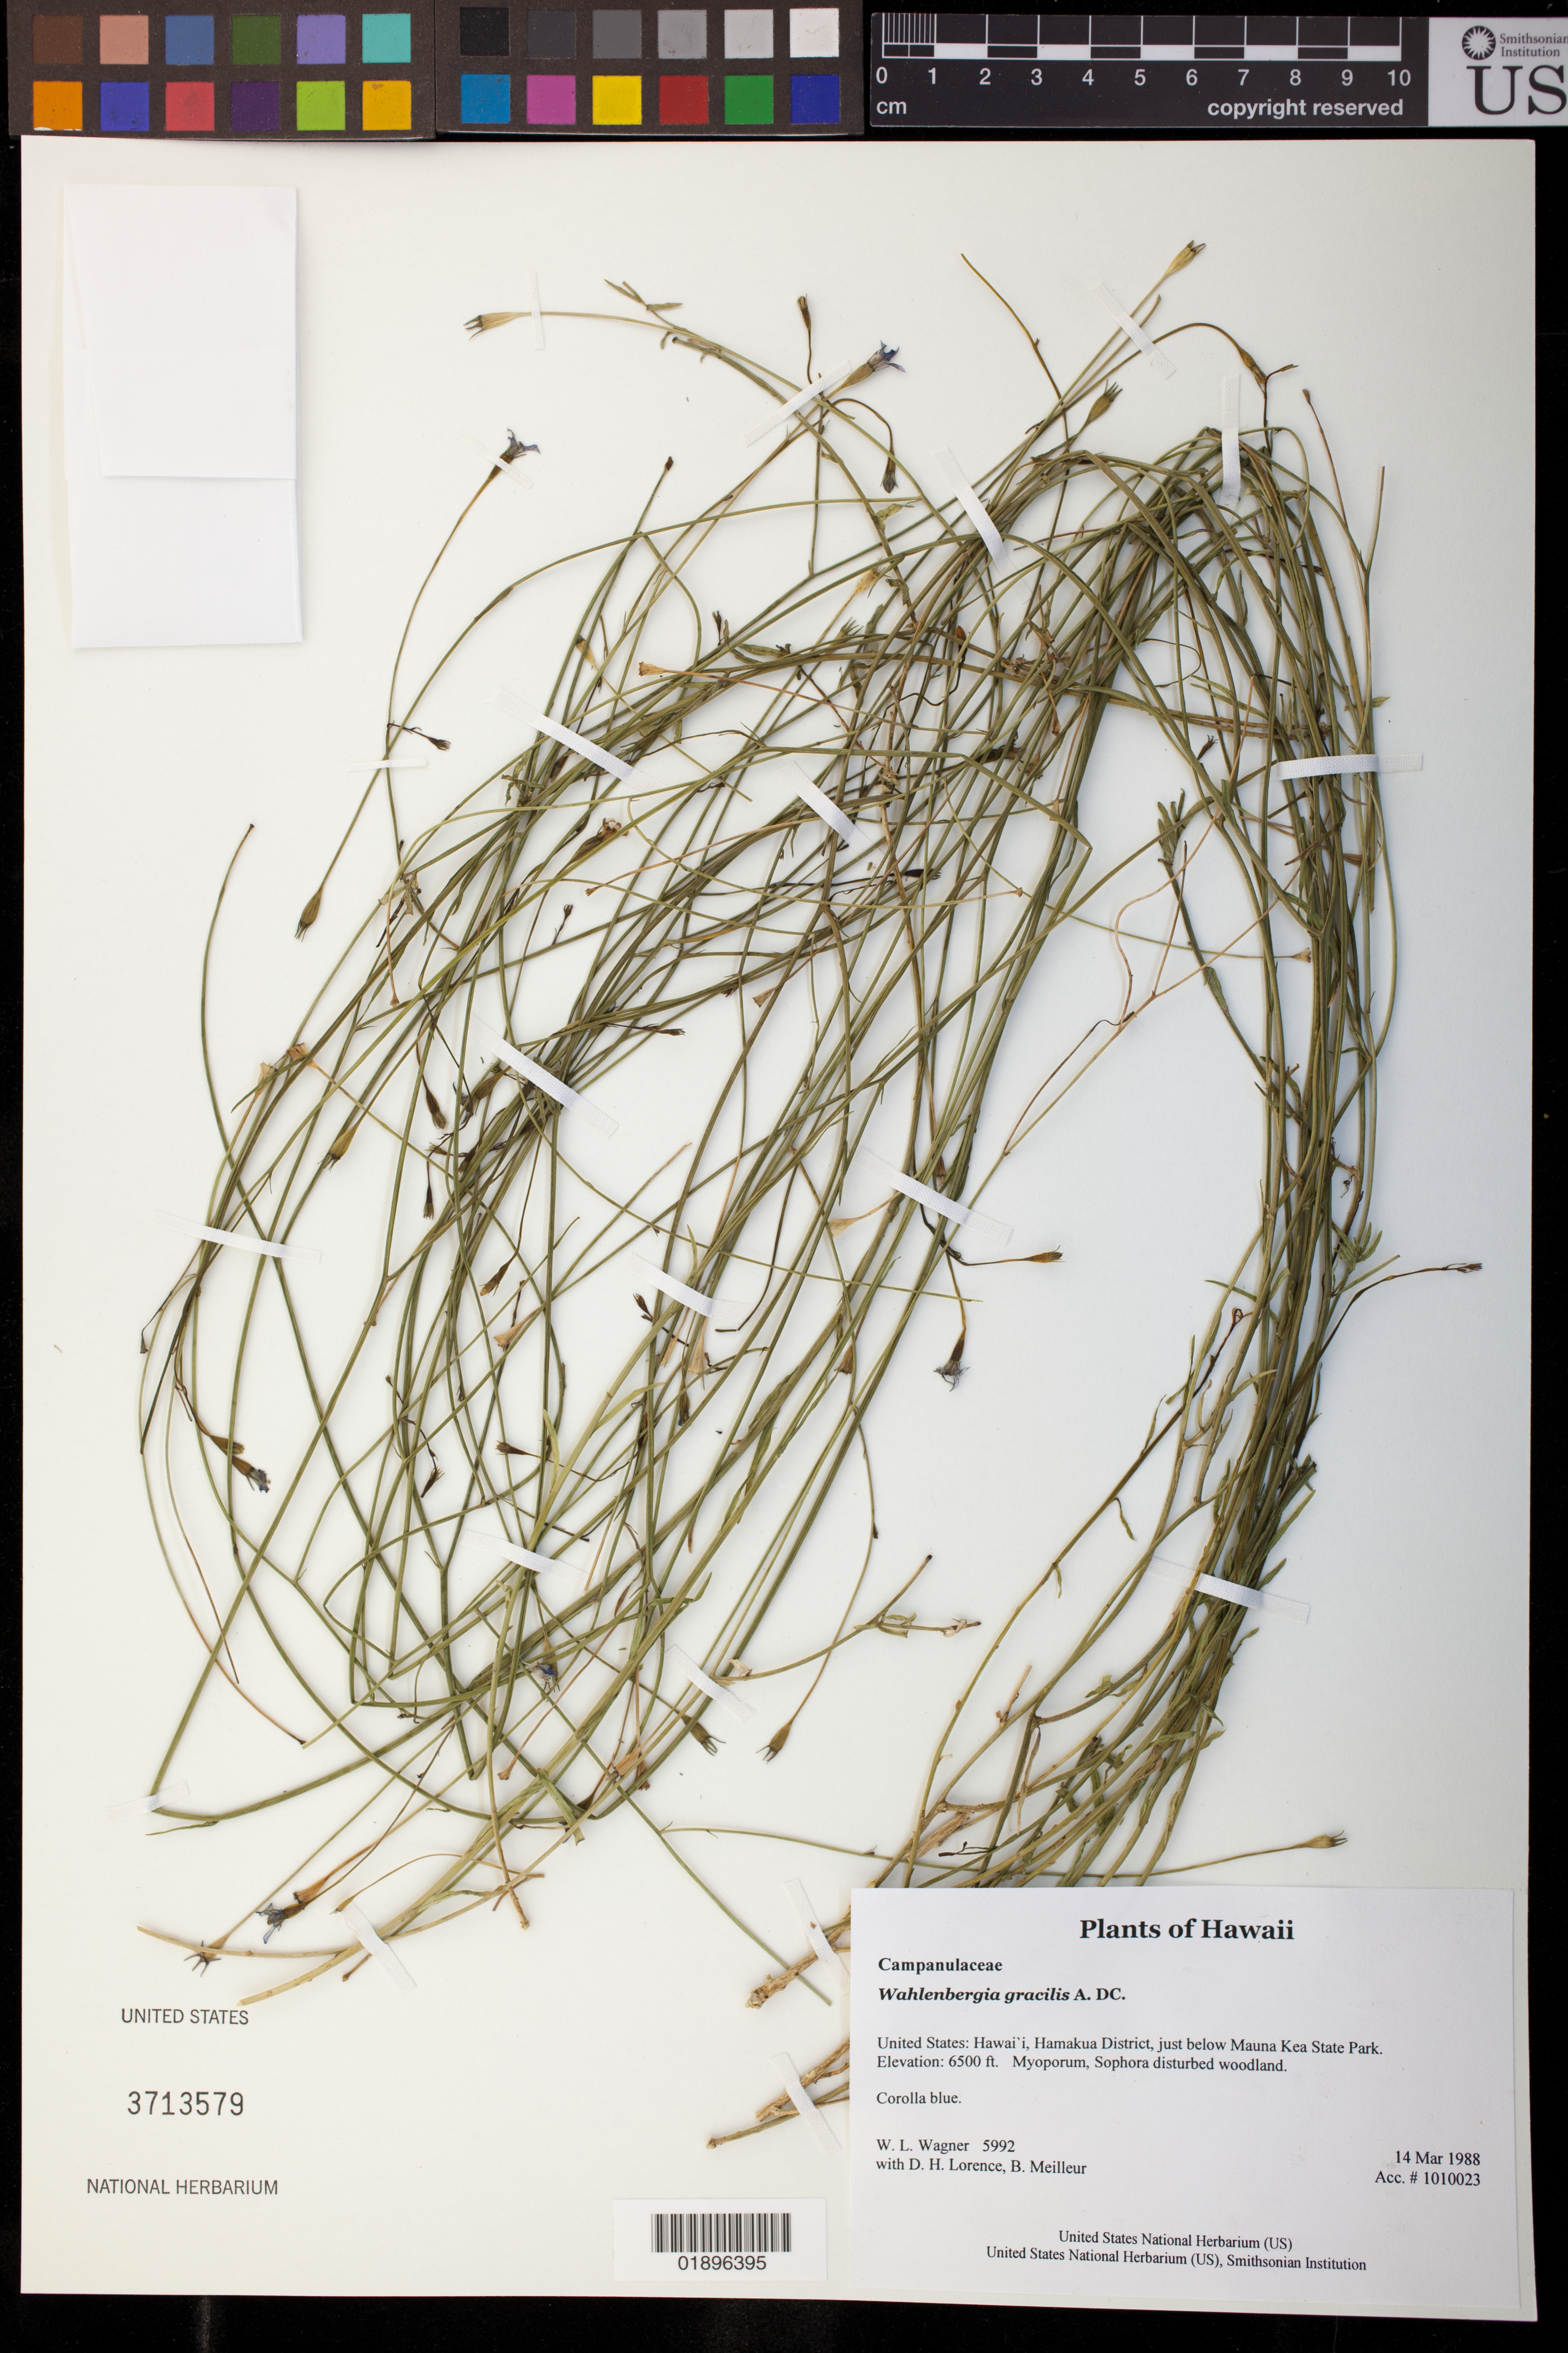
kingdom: Plantae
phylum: Tracheophyta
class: Magnoliopsida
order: Asterales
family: Campanulaceae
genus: Wahlenbergia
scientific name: Wahlenbergia gracilis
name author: A. DC.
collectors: W. L. Wagner, D. Lorence & B. Meilleur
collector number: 5992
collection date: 1988-03-14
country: United States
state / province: Hawaii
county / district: Hawaii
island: Hawaii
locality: Hamakua District, just below Mauna Kea State Park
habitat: Disturbed woodland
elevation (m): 1981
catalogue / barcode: US 3713579